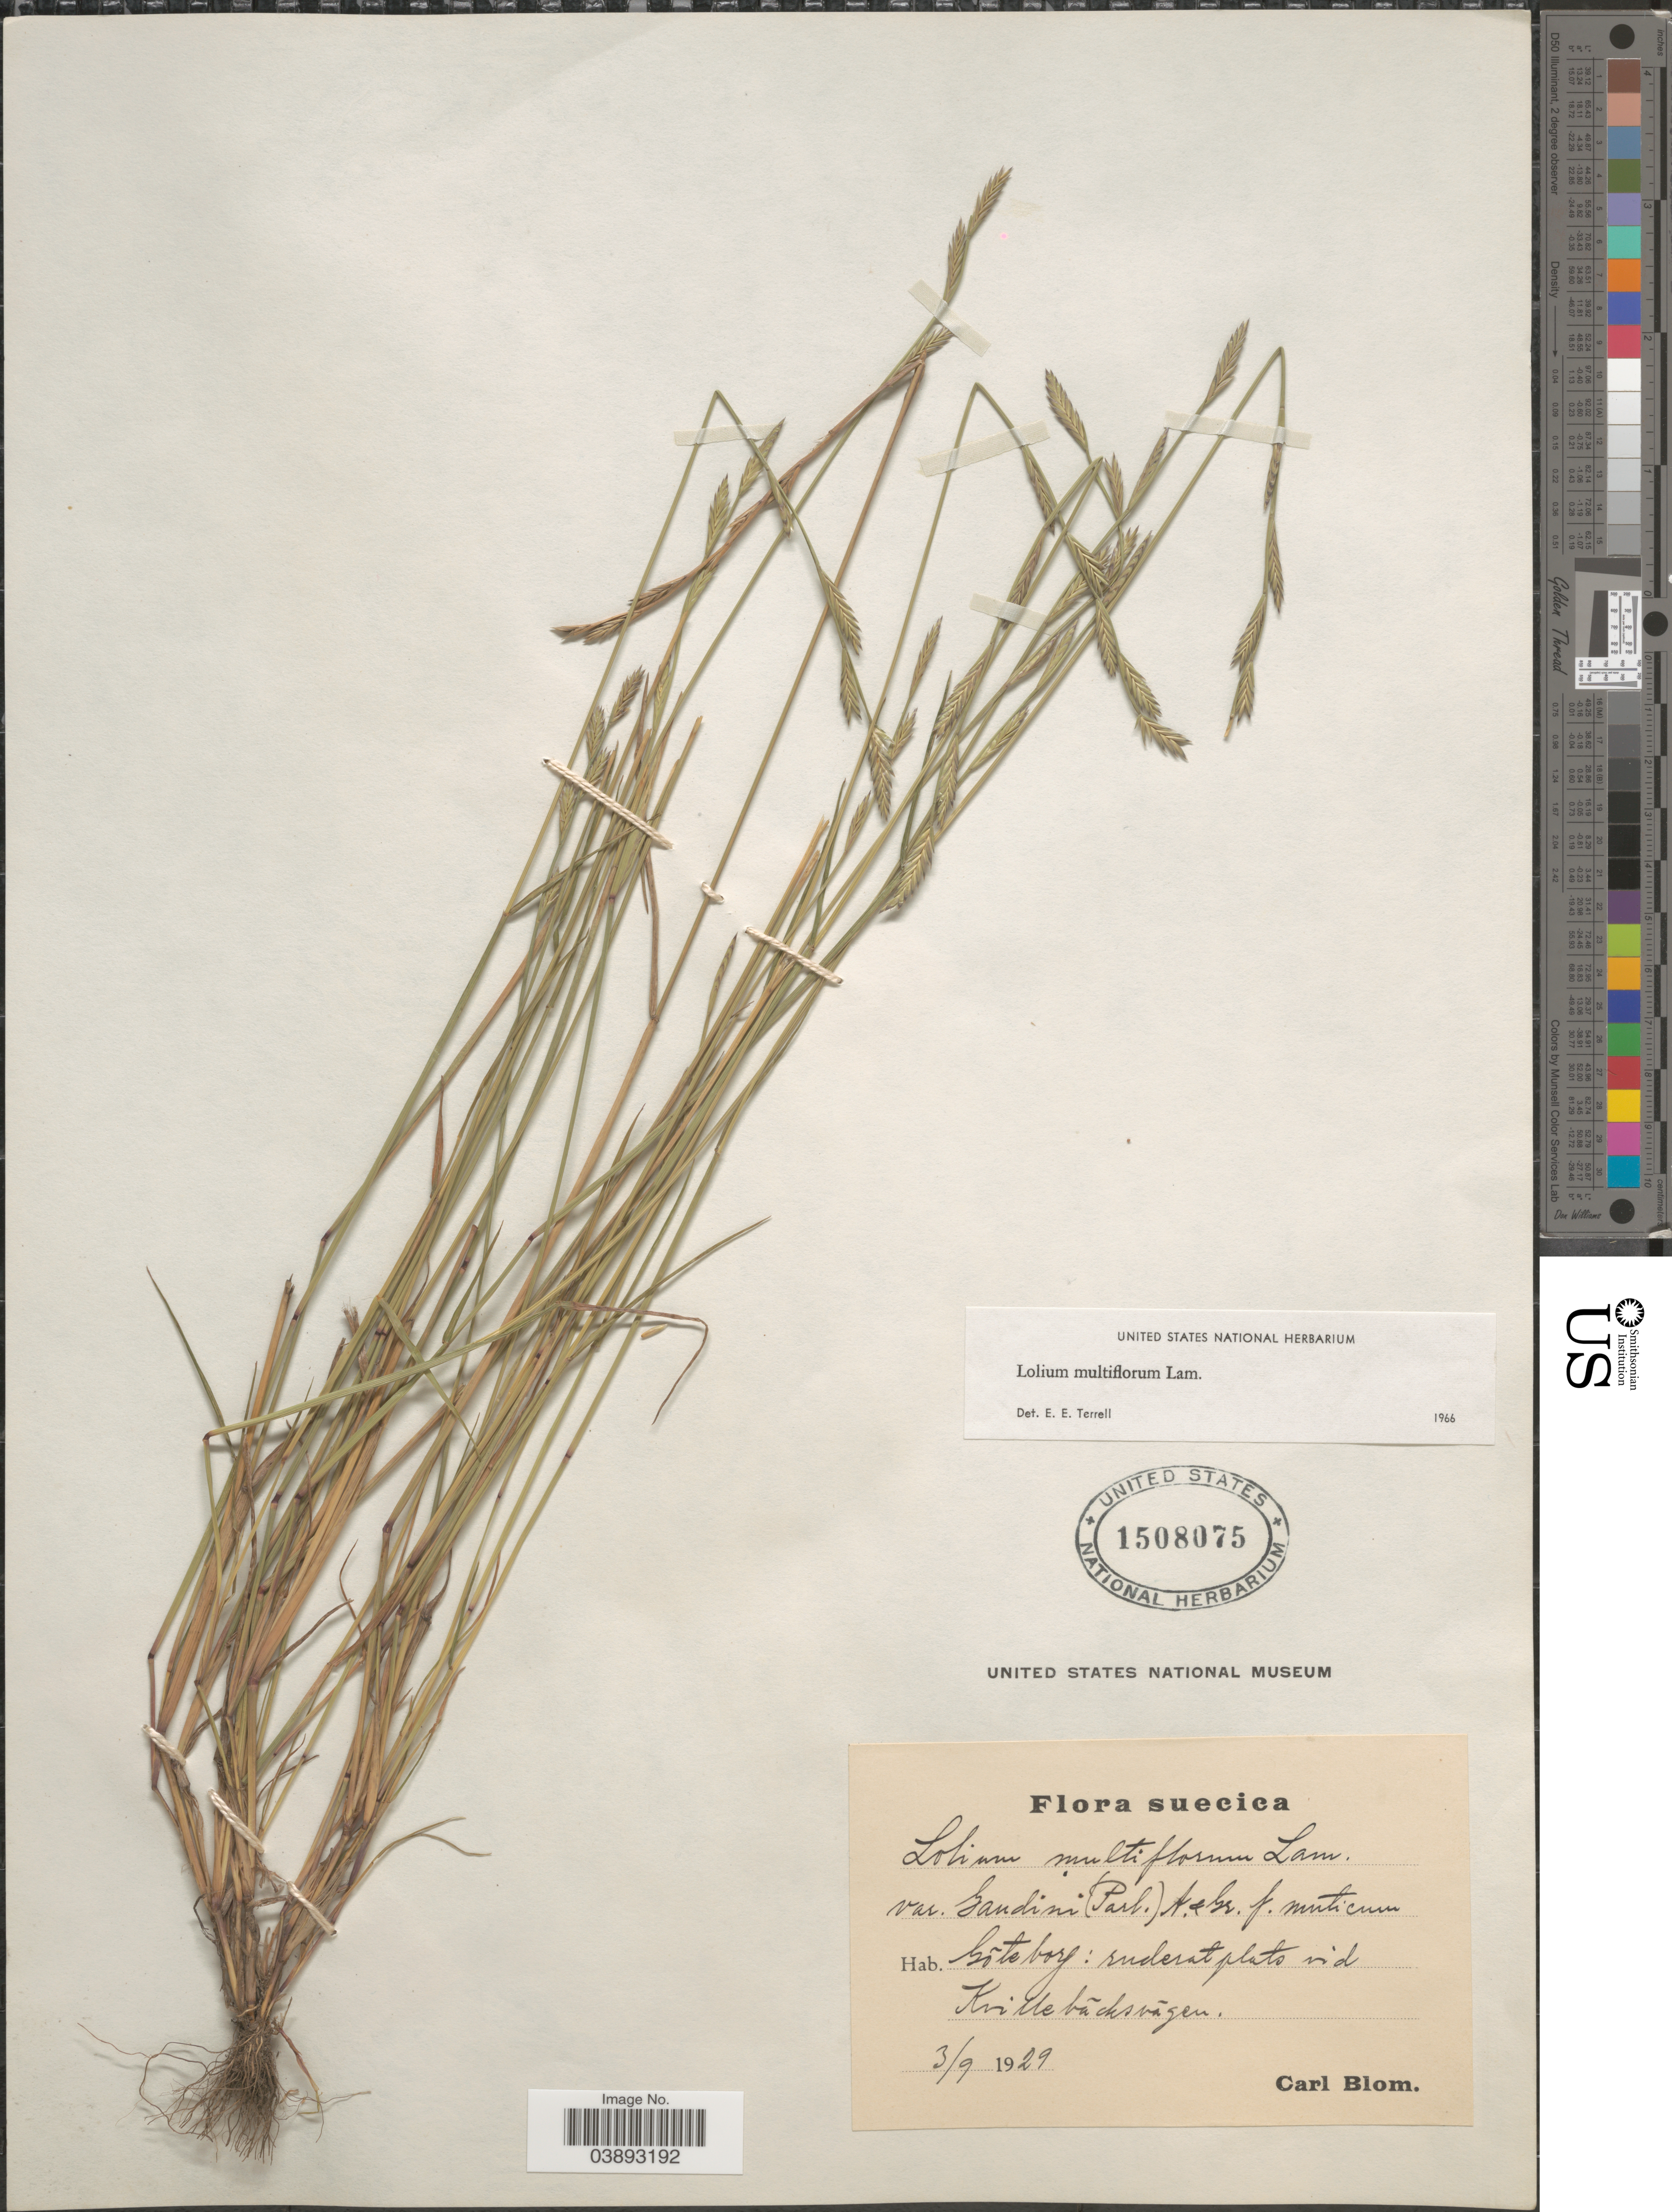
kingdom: Plantae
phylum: Tracheophyta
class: Liliopsida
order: Poales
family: Poaceae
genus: Lolium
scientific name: Lolium multiflorum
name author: Lam.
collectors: C. Blom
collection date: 1929-09-03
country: Sweden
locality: Suecica. Gõteborg: ruderat plats vid Kvillebäcksvägen.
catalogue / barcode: US 1508075